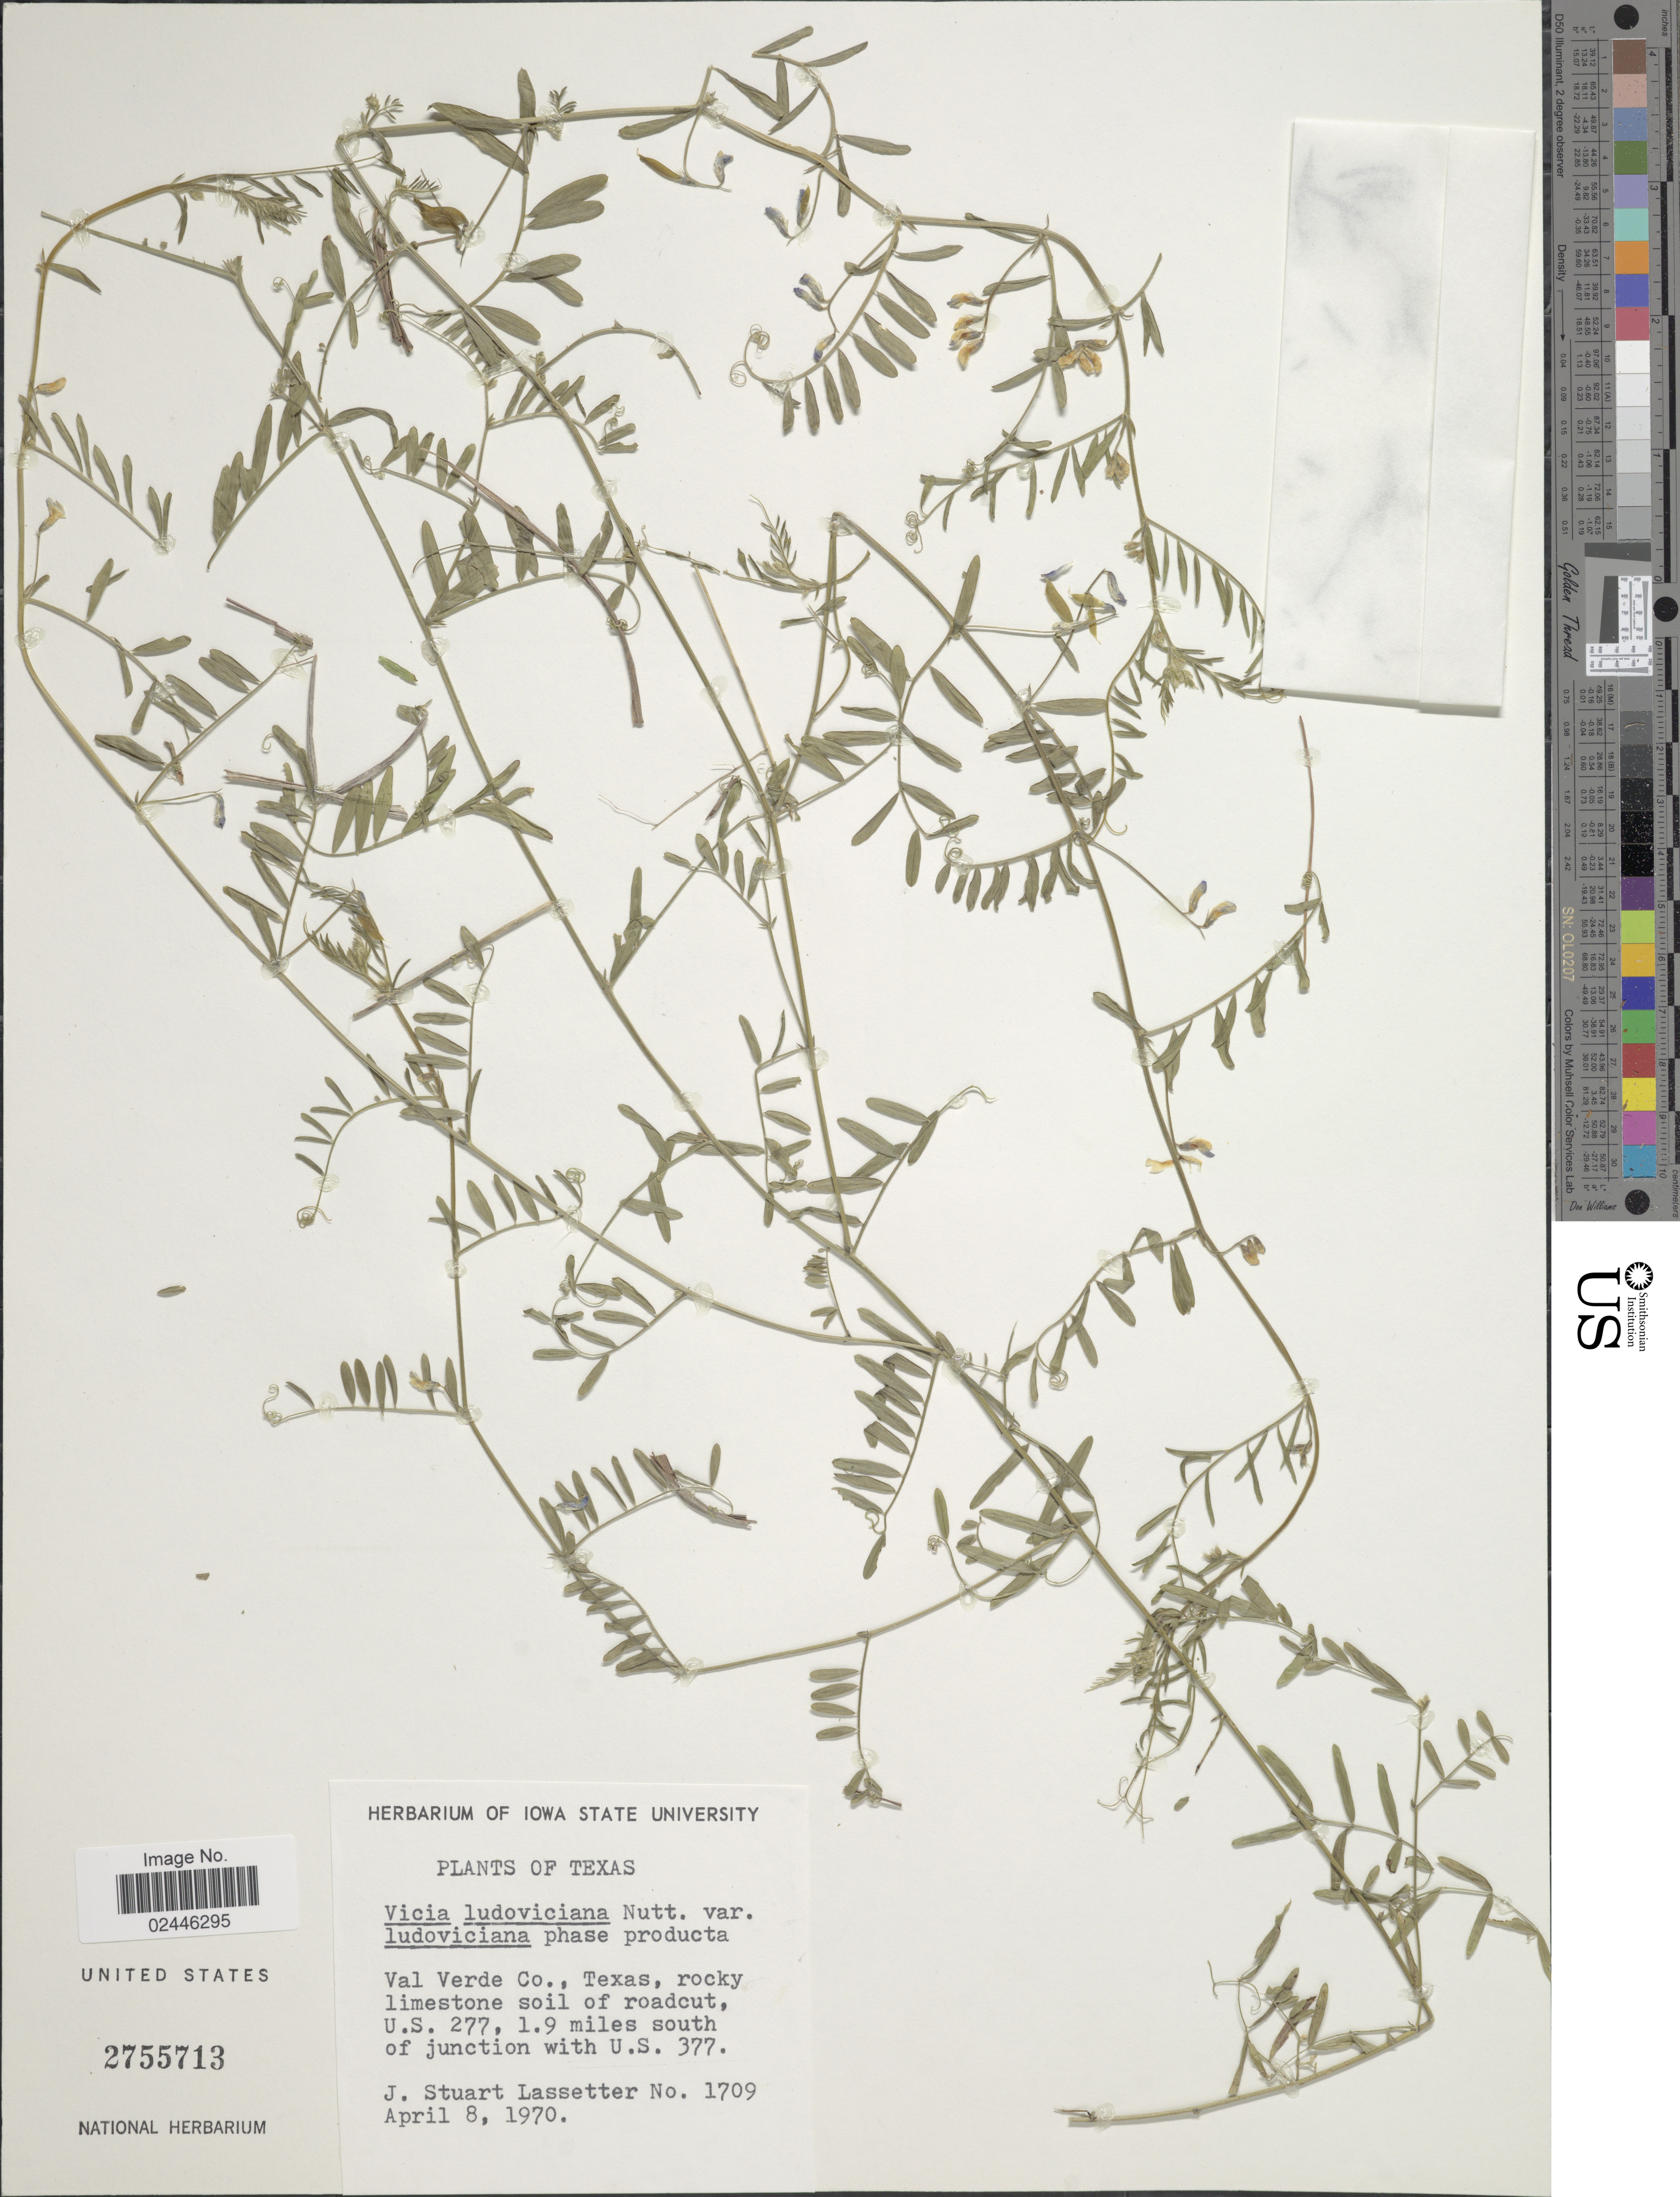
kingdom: Plantae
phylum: Tracheophyta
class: Magnoliopsida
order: Fabales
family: Fabaceae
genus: Vicia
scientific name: Vicia ludoviciana var. ludoviciana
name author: Nutt. ex Torr. & A. Gray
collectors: J. Lassetter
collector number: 1709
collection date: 1970-04-08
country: United States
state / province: Texas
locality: Val Verde Co. Texas, U. S. 277, 1.9 miles south of juncion with U.S. 377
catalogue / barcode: US 2755713